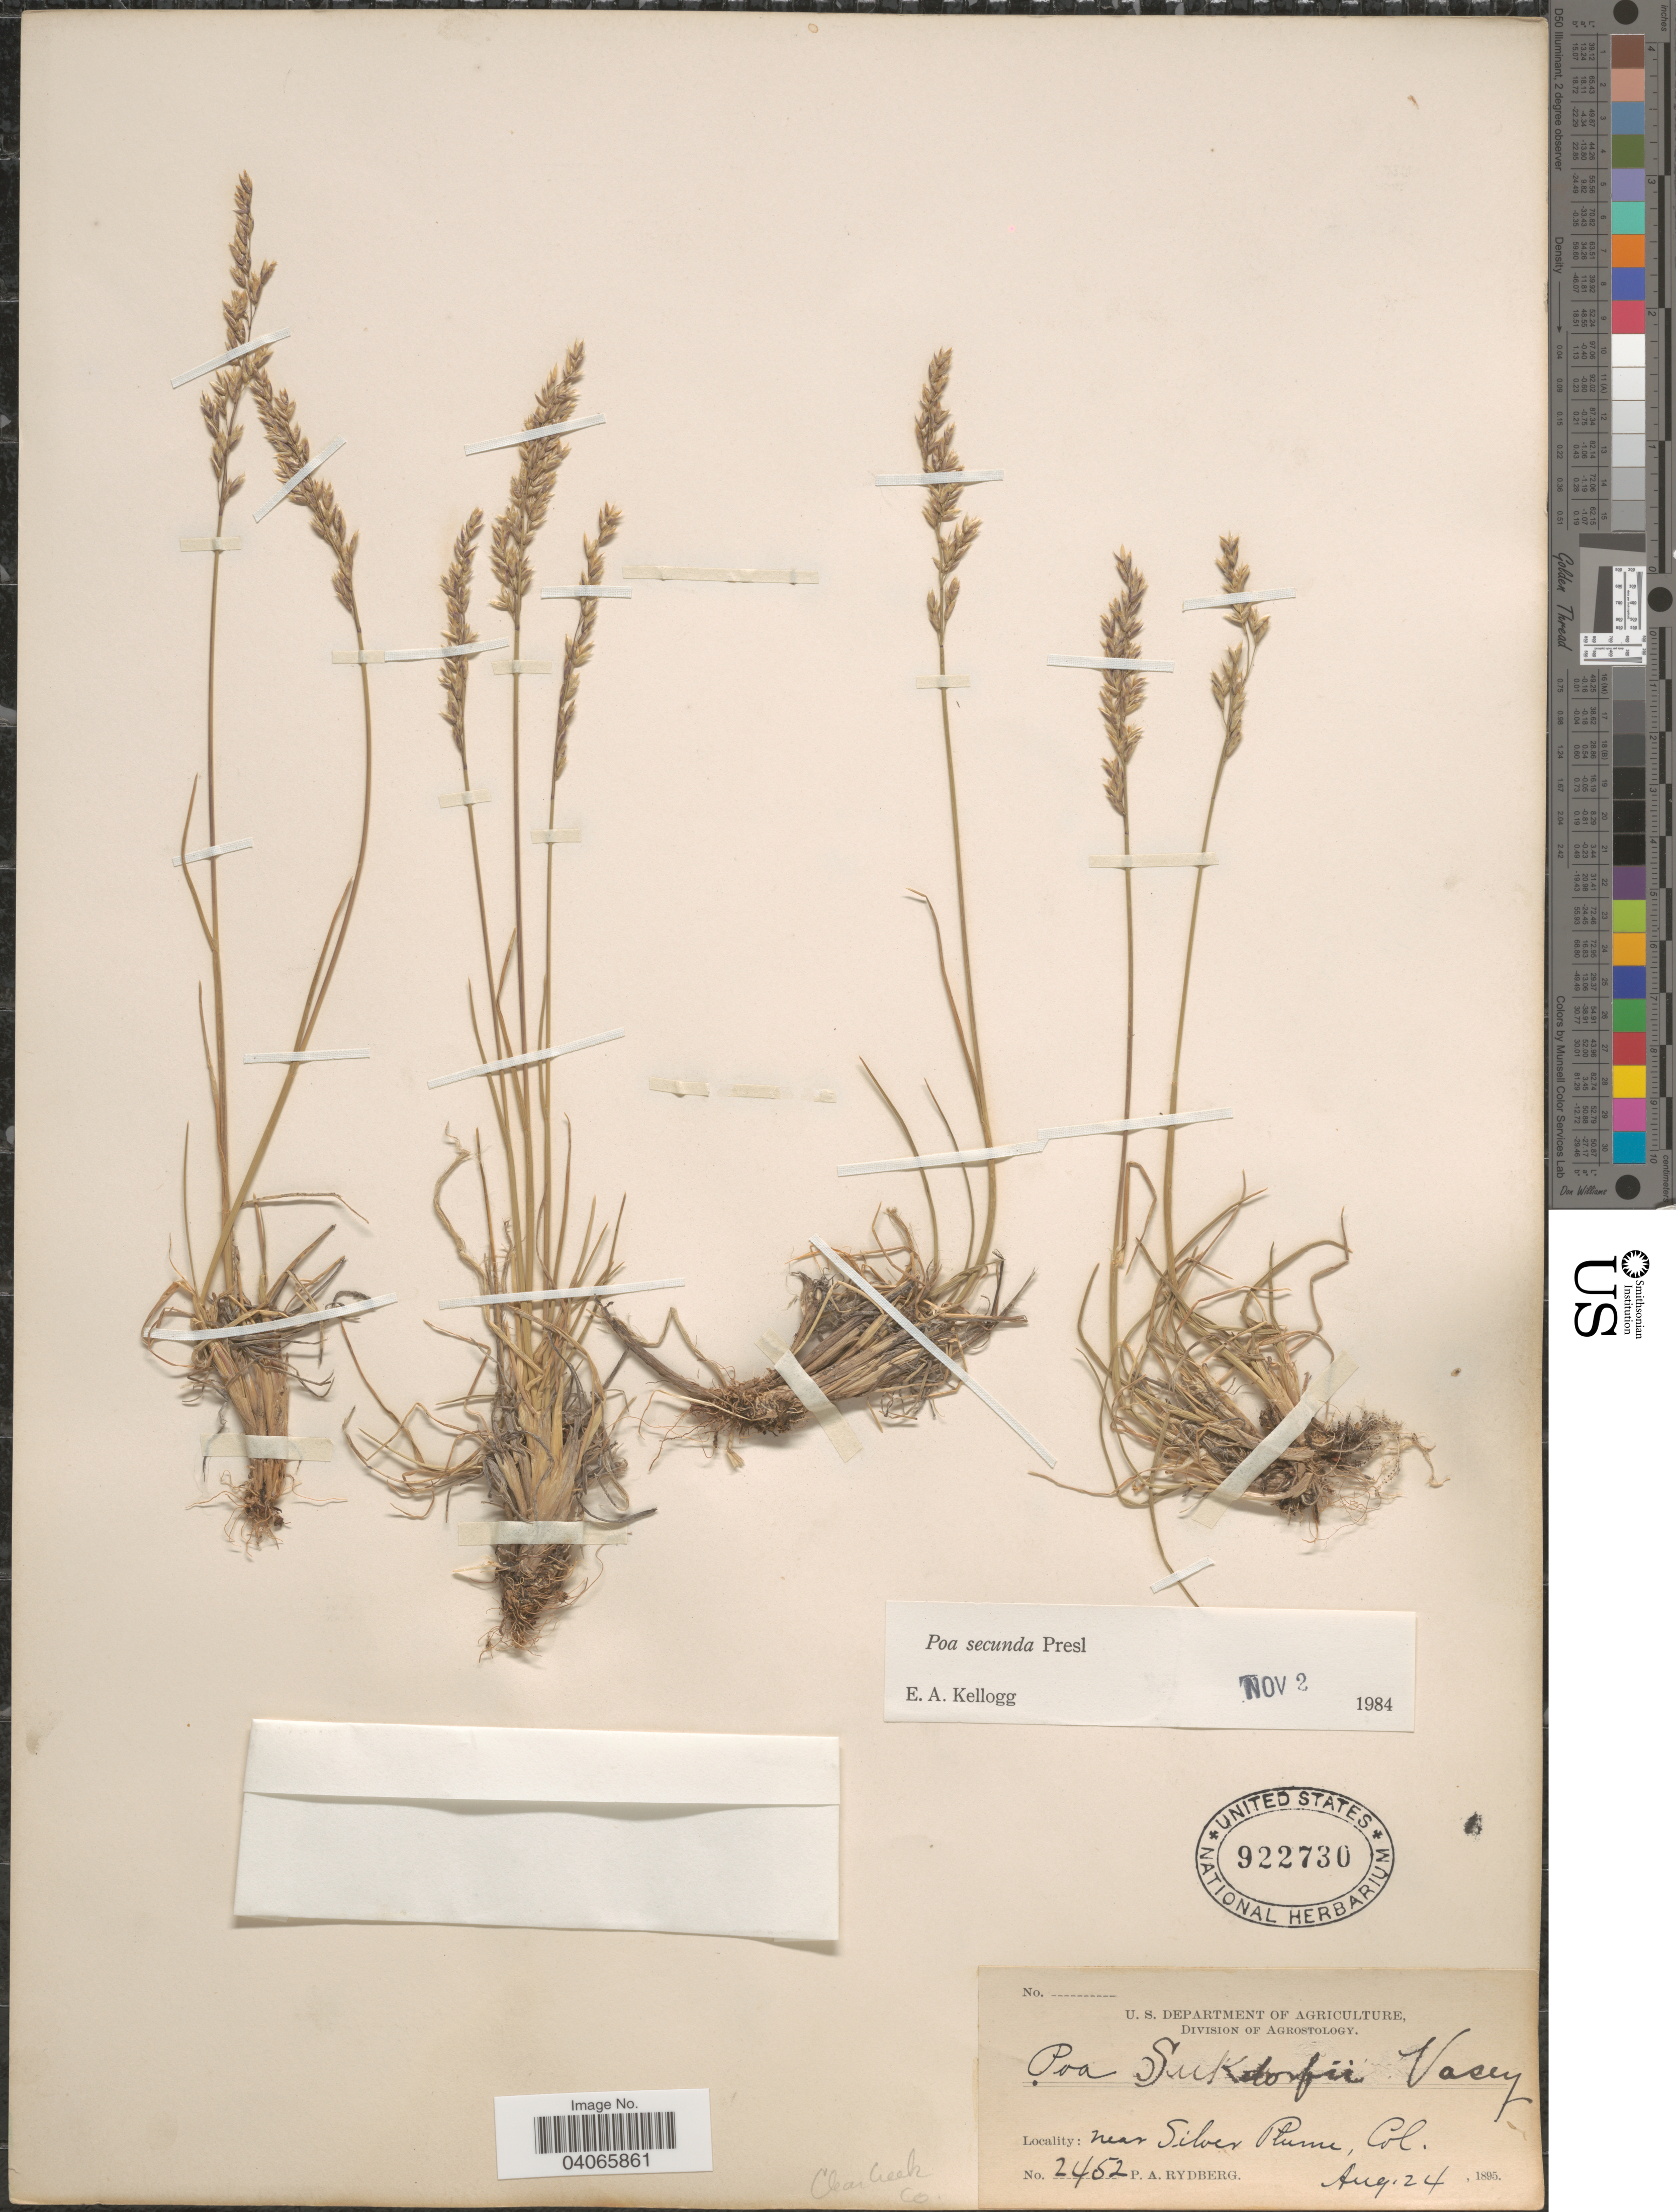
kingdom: Plantae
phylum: Tracheophyta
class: Liliopsida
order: Poales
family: Poaceae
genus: Poa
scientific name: Poa secunda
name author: J. Presl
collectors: P. A. Rydberg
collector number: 2452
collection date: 1895-08-24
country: United States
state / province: Colorado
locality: Near Silver Plume. Clear Creek Co.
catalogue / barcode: US 922730